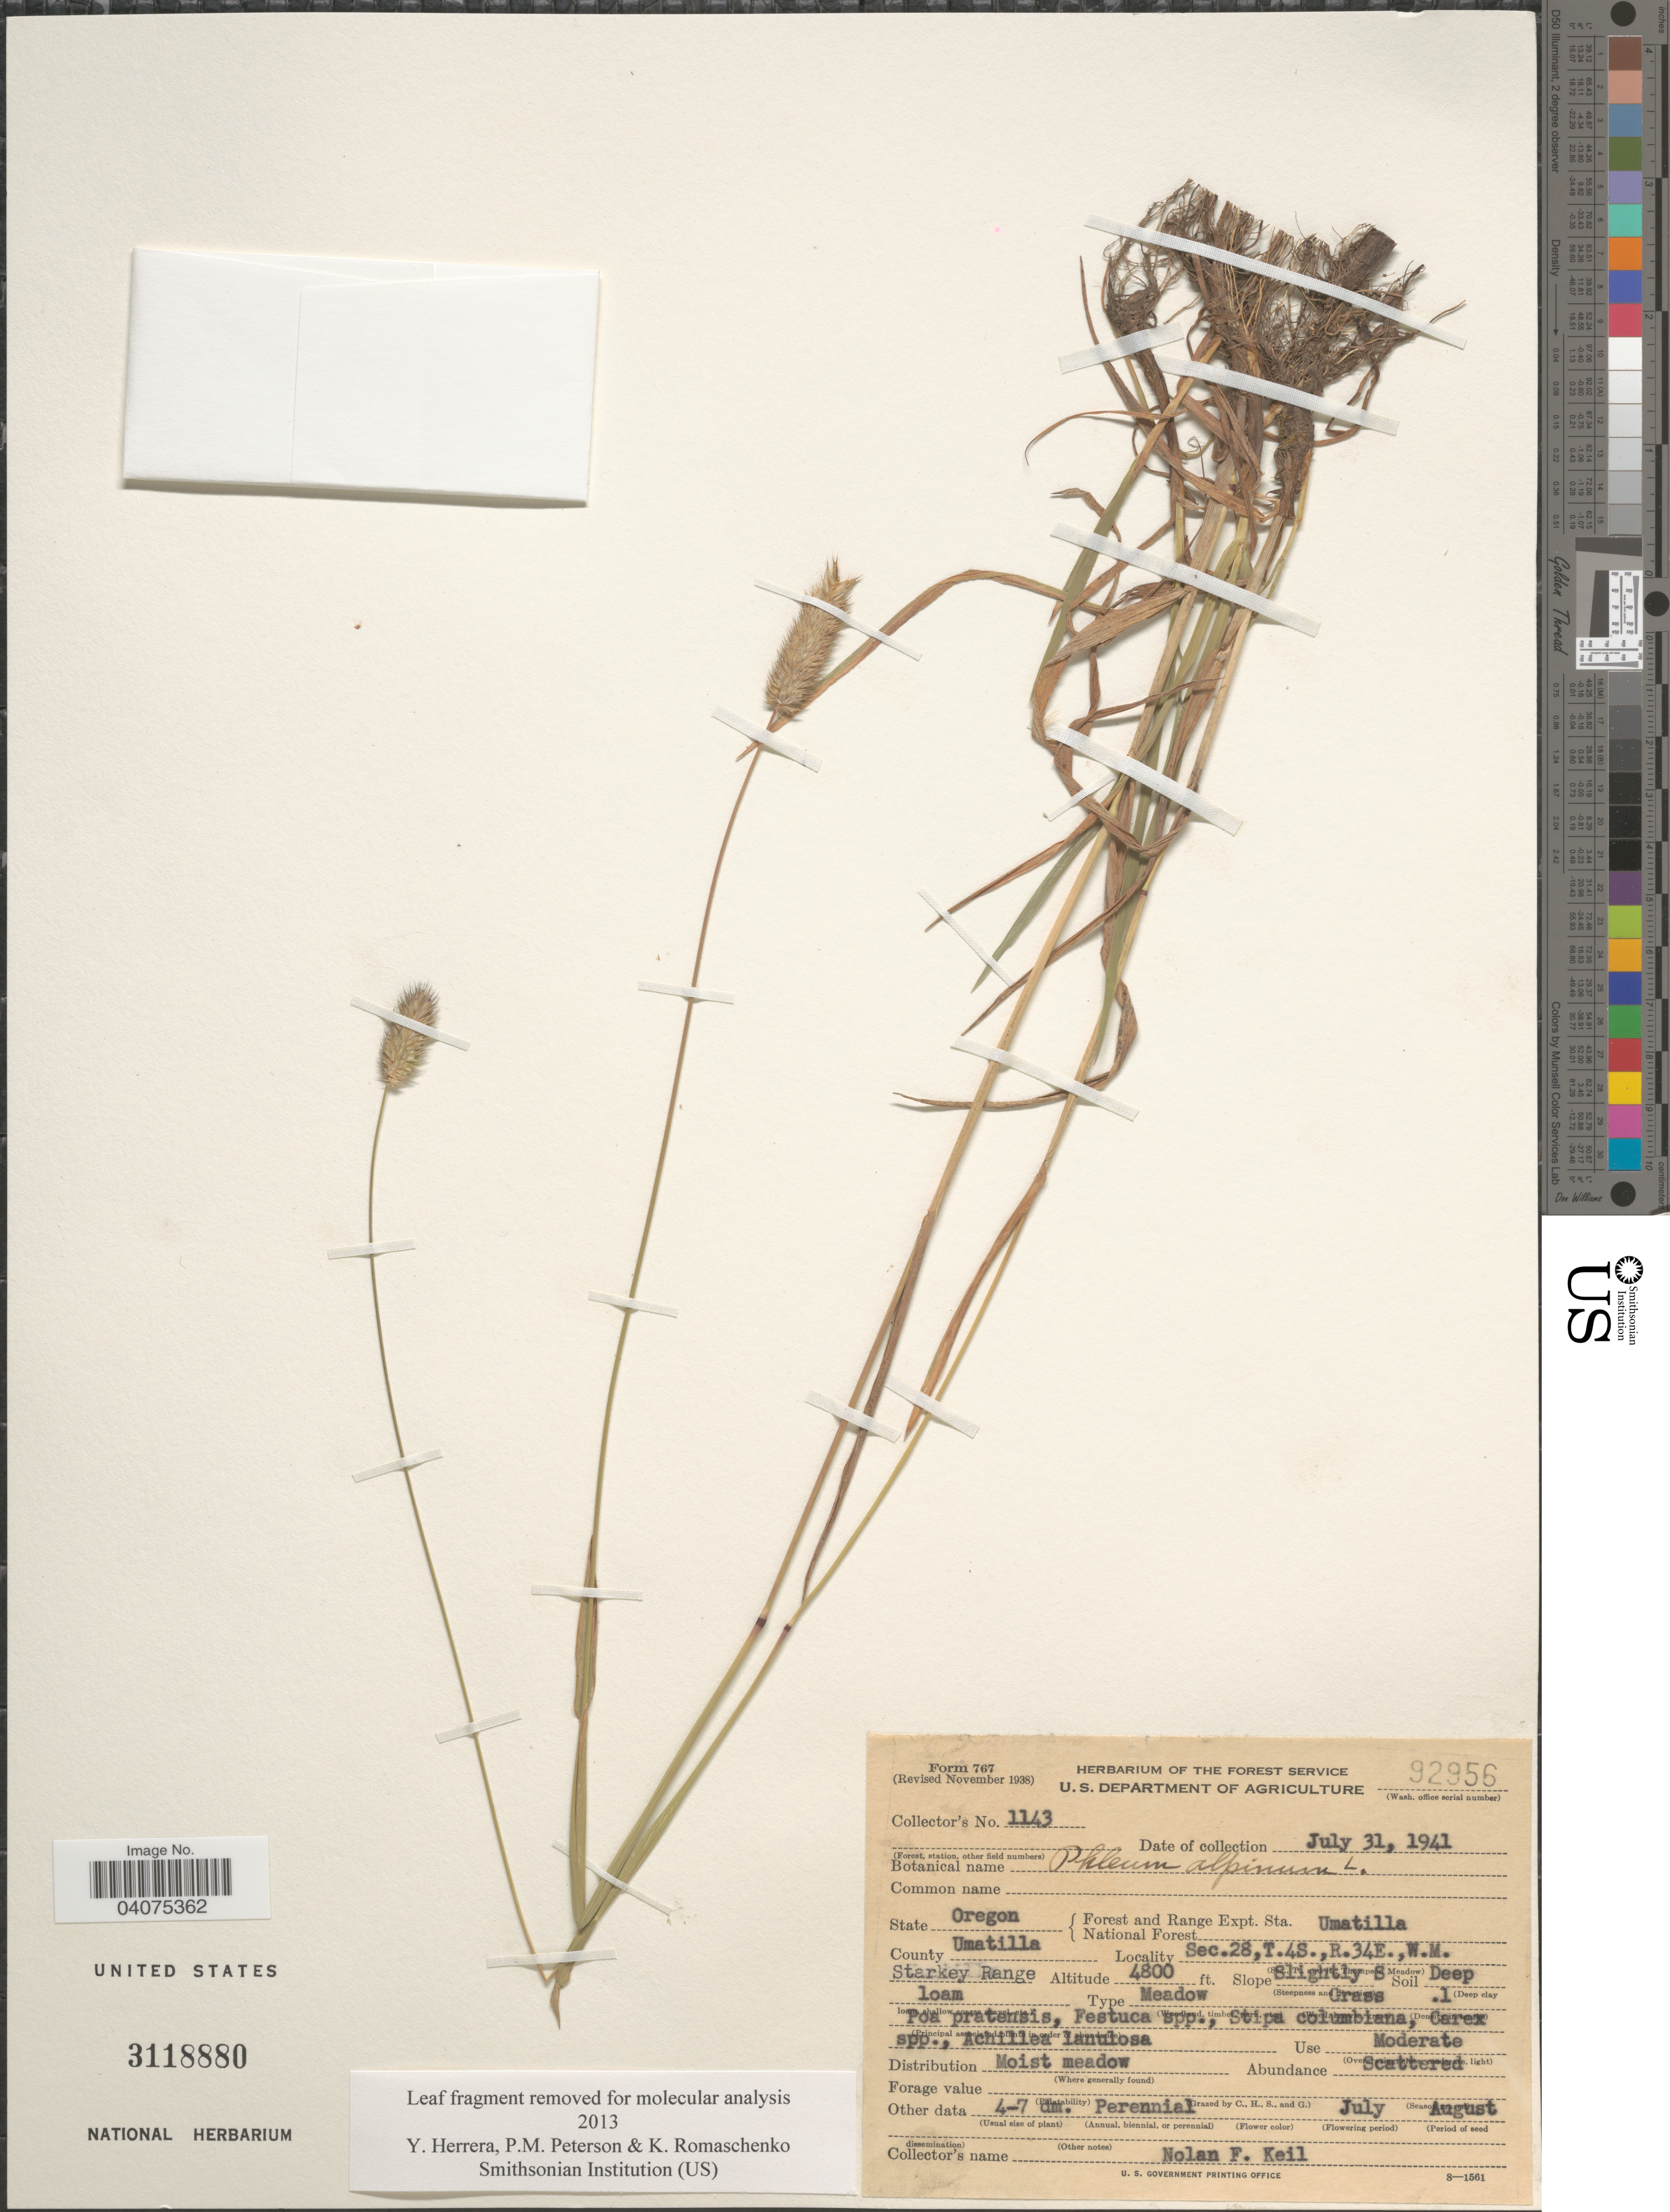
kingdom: Plantae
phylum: Tracheophyta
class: Liliopsida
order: Poales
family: Poaceae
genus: Phleum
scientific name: Phleum alpinum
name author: L.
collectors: N. Keil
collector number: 1143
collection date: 1941-07-31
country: United States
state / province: Oregon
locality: Forest and Range Expt. Sta. National Forest Umatilla. County Umatilla. Sec.28,T.4S., R.34E., W.M. Starkey Range. Slope Slightly S.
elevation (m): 1463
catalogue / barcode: US 3118880